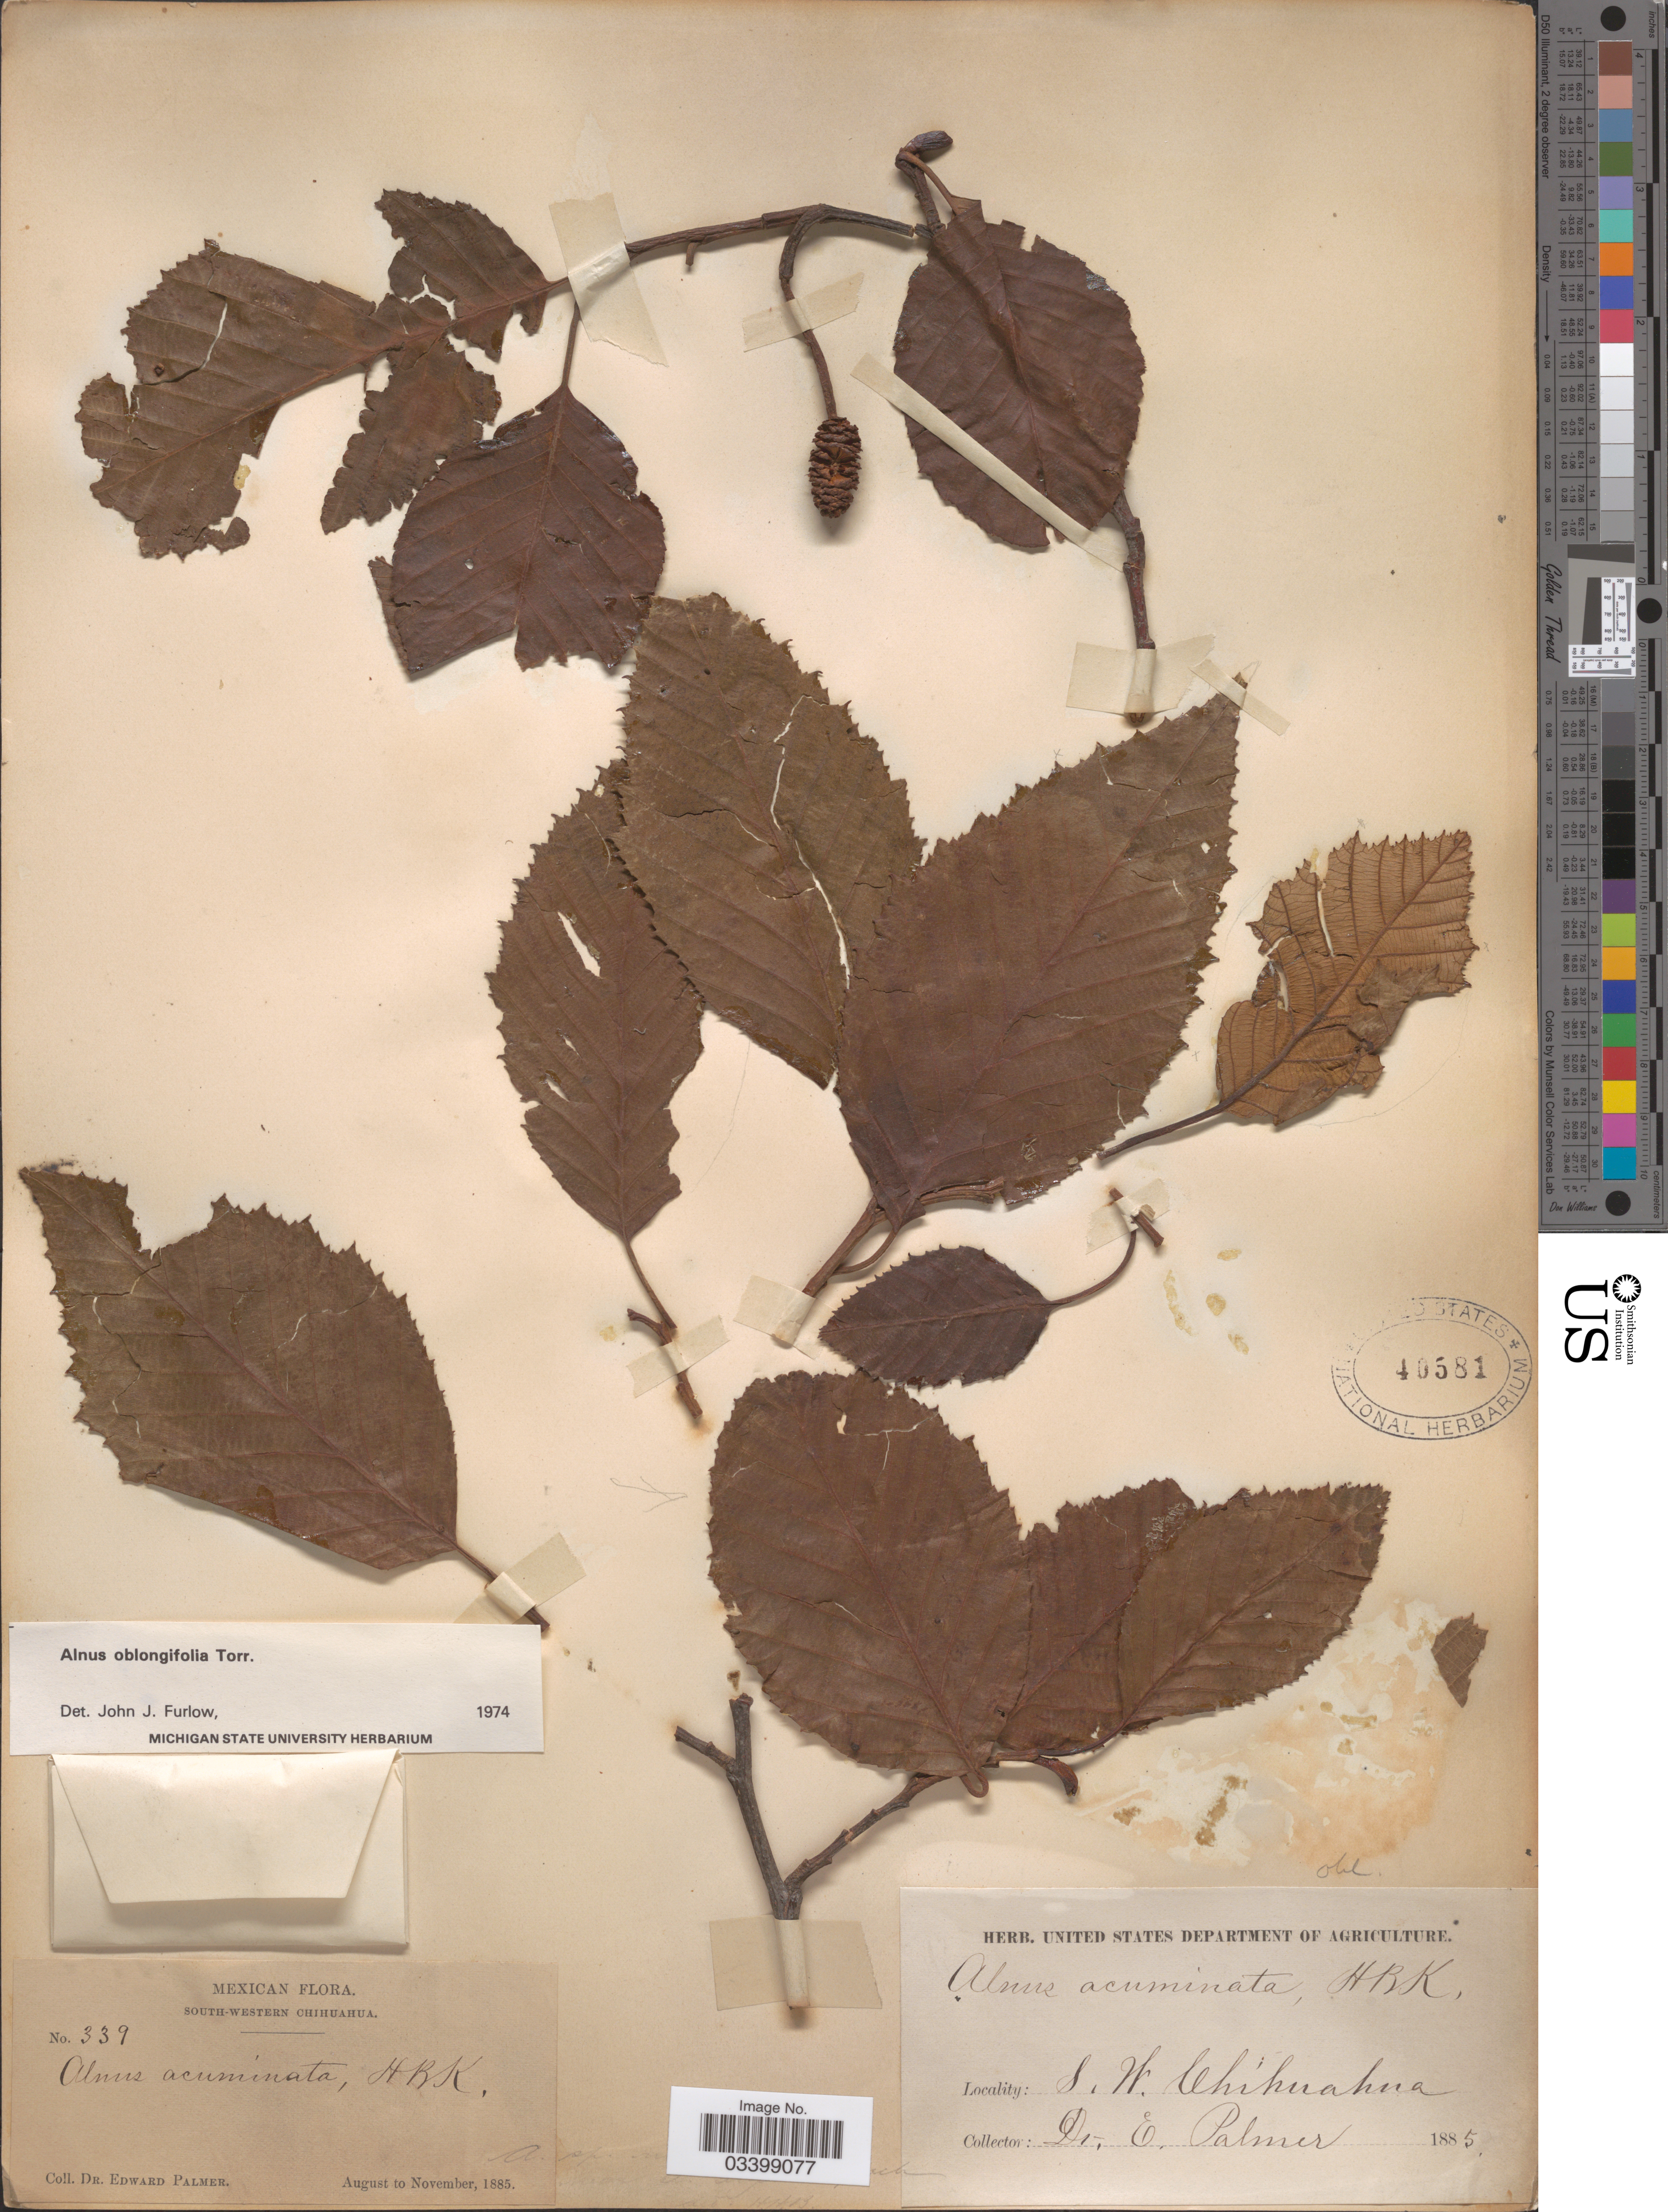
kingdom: Plantae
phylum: Tracheophyta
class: Magnoliopsida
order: Fagales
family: Betulaceae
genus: Alnus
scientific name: Alnus oblongifolia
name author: Torr. in Emory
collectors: E. Palmer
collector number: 339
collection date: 1885-08/1885-11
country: Mexico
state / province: Chihuahua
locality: South-western Chihuahua.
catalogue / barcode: US 40581